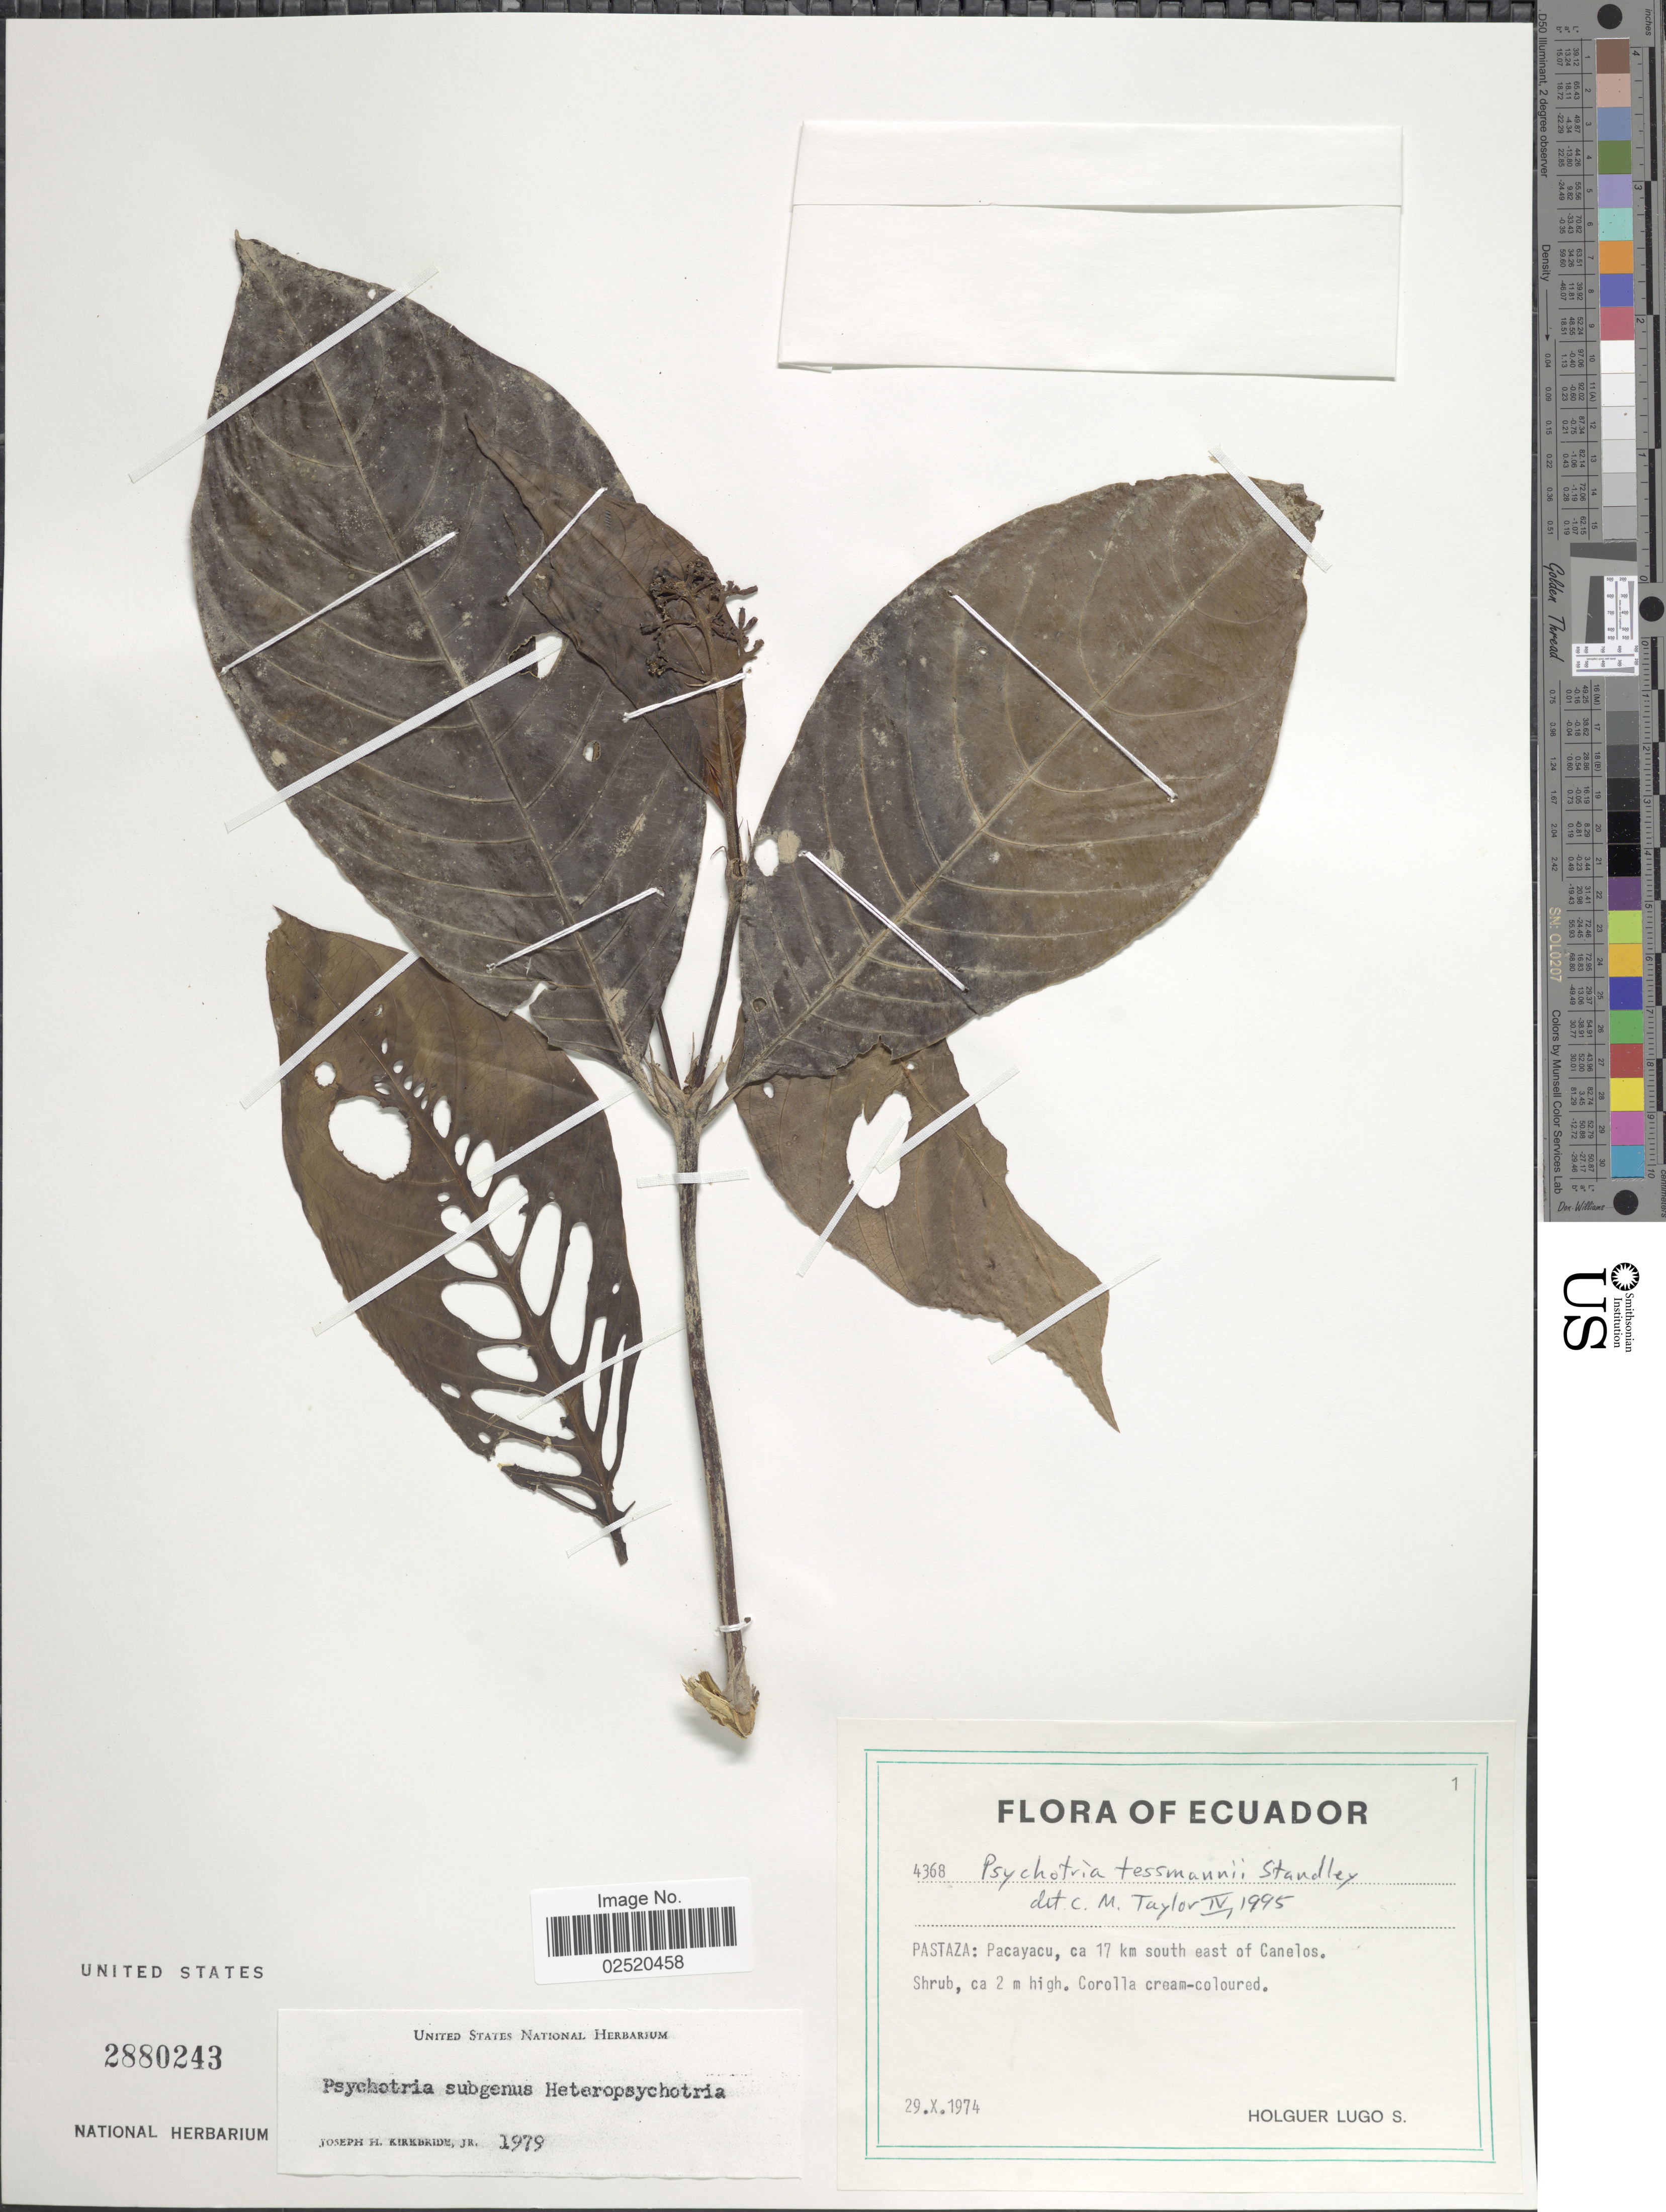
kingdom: Plantae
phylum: Tracheophyta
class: Magnoliopsida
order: Gentianales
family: Rubiaceae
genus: Psychotria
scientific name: Psychotria tessmannii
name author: Standl.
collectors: H. Lugo S.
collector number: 4368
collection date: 1974-10-29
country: Ecuador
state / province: Pastaza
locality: Pacayacu, ca 17 km south east of Canelos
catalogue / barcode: US 2880243